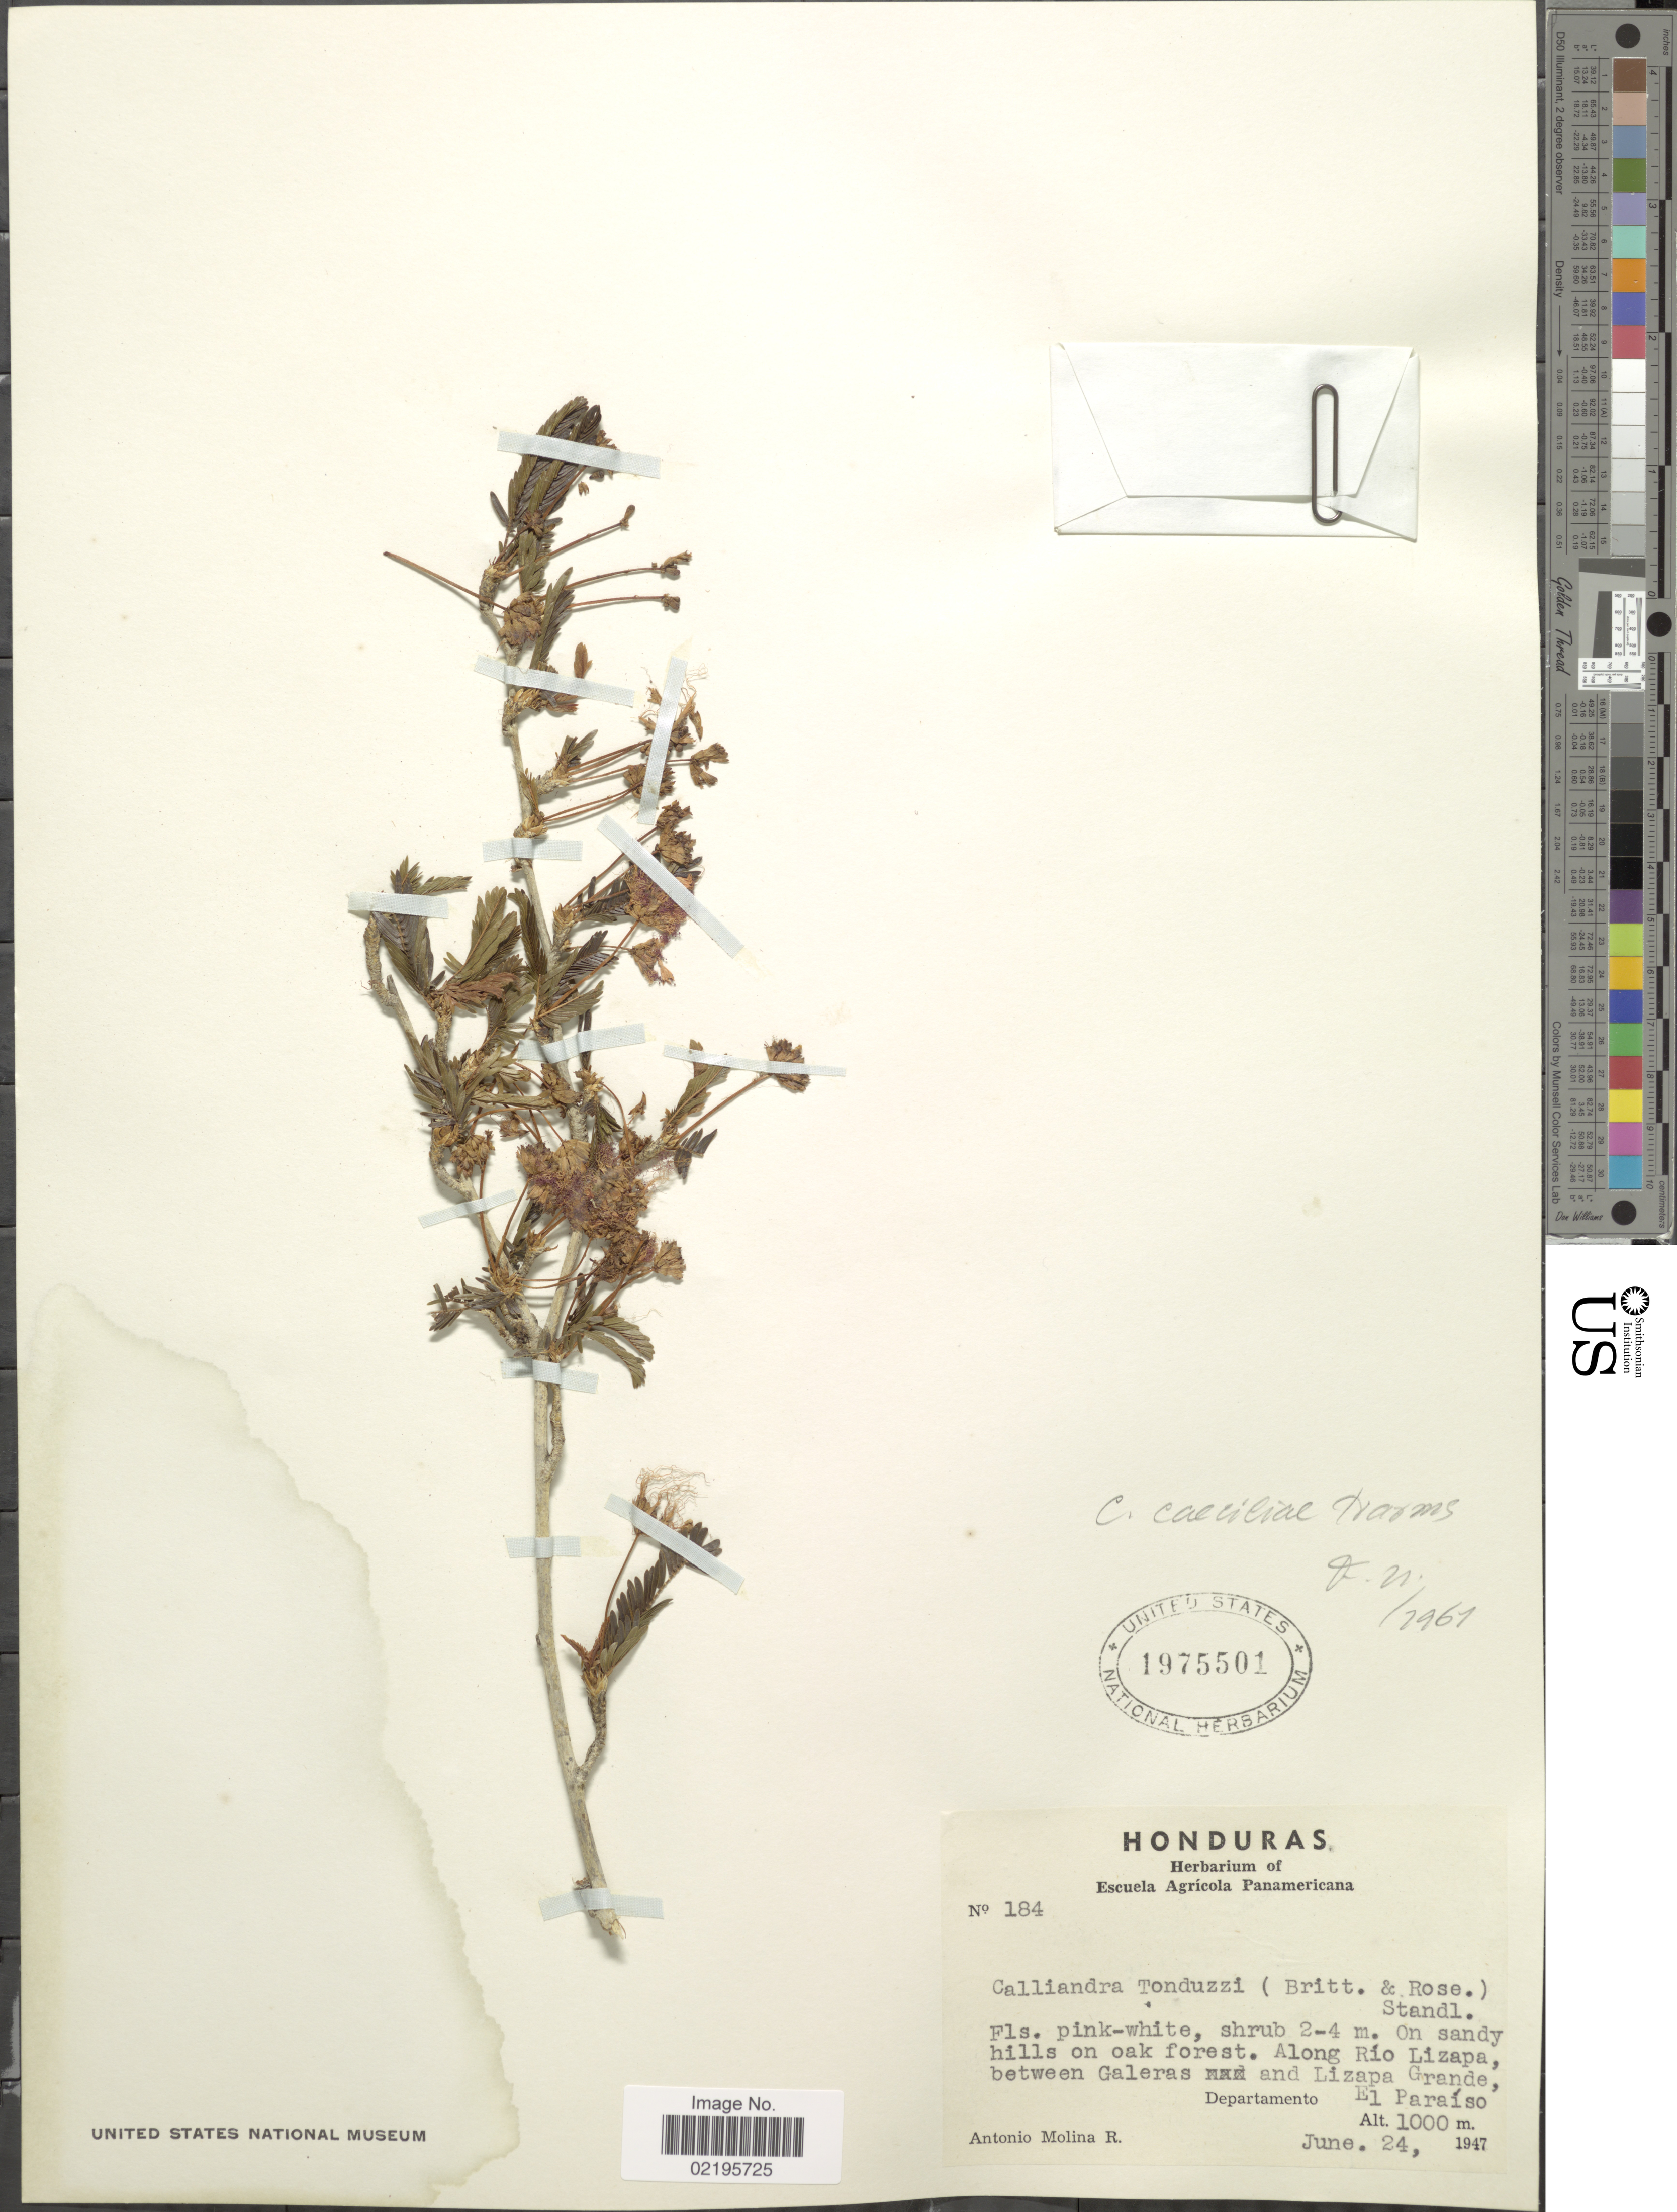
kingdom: Plantae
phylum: Tracheophyta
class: Magnoliopsida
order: Fabales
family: Fabaceae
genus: Calliandra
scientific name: Calliandra caeciliae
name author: Harms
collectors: A. Molina R.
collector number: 184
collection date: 1947-06-24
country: Honduras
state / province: El Paraíso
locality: Along Rio Lizapa, between Galeras and Lizapa Grande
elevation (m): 1000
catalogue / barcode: US 1975501